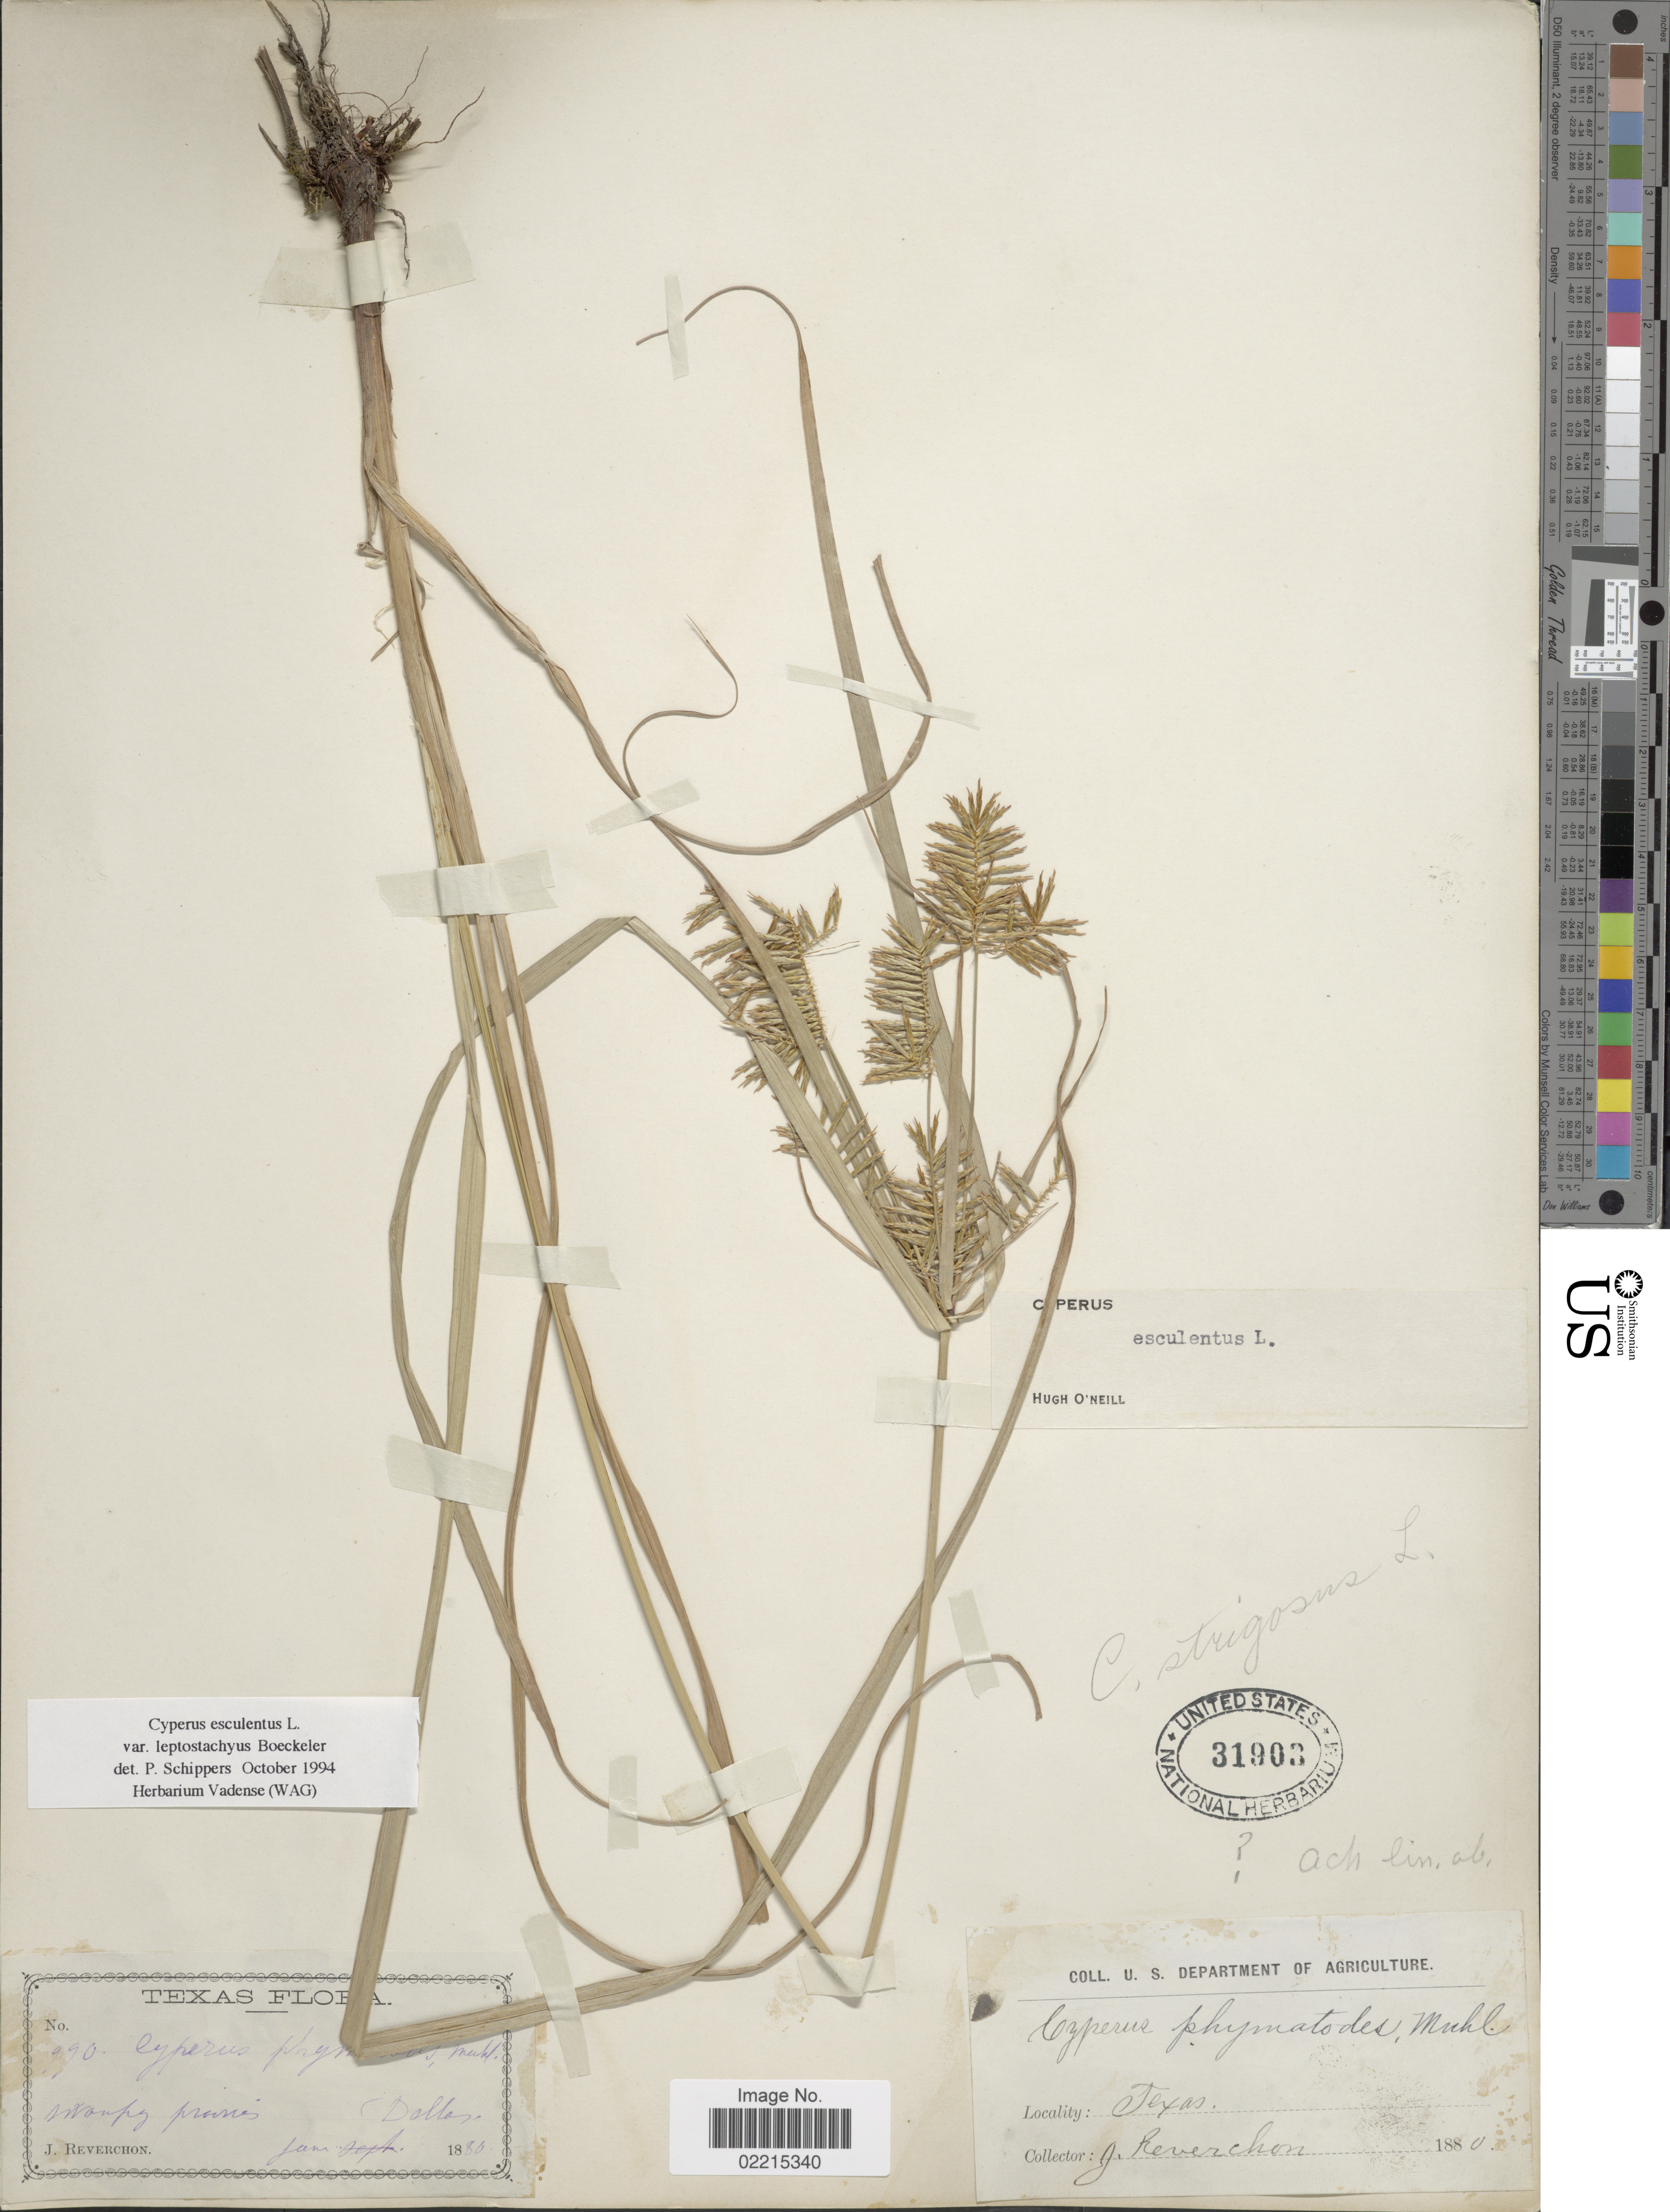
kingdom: Plantae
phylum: Tracheophyta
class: Liliopsida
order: Poales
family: Cyperaceae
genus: Cyperus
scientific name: Cyperus esculentus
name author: L.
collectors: J. Reverchon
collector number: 990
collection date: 1880-01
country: United States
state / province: Texas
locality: Dallas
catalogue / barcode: US 31903